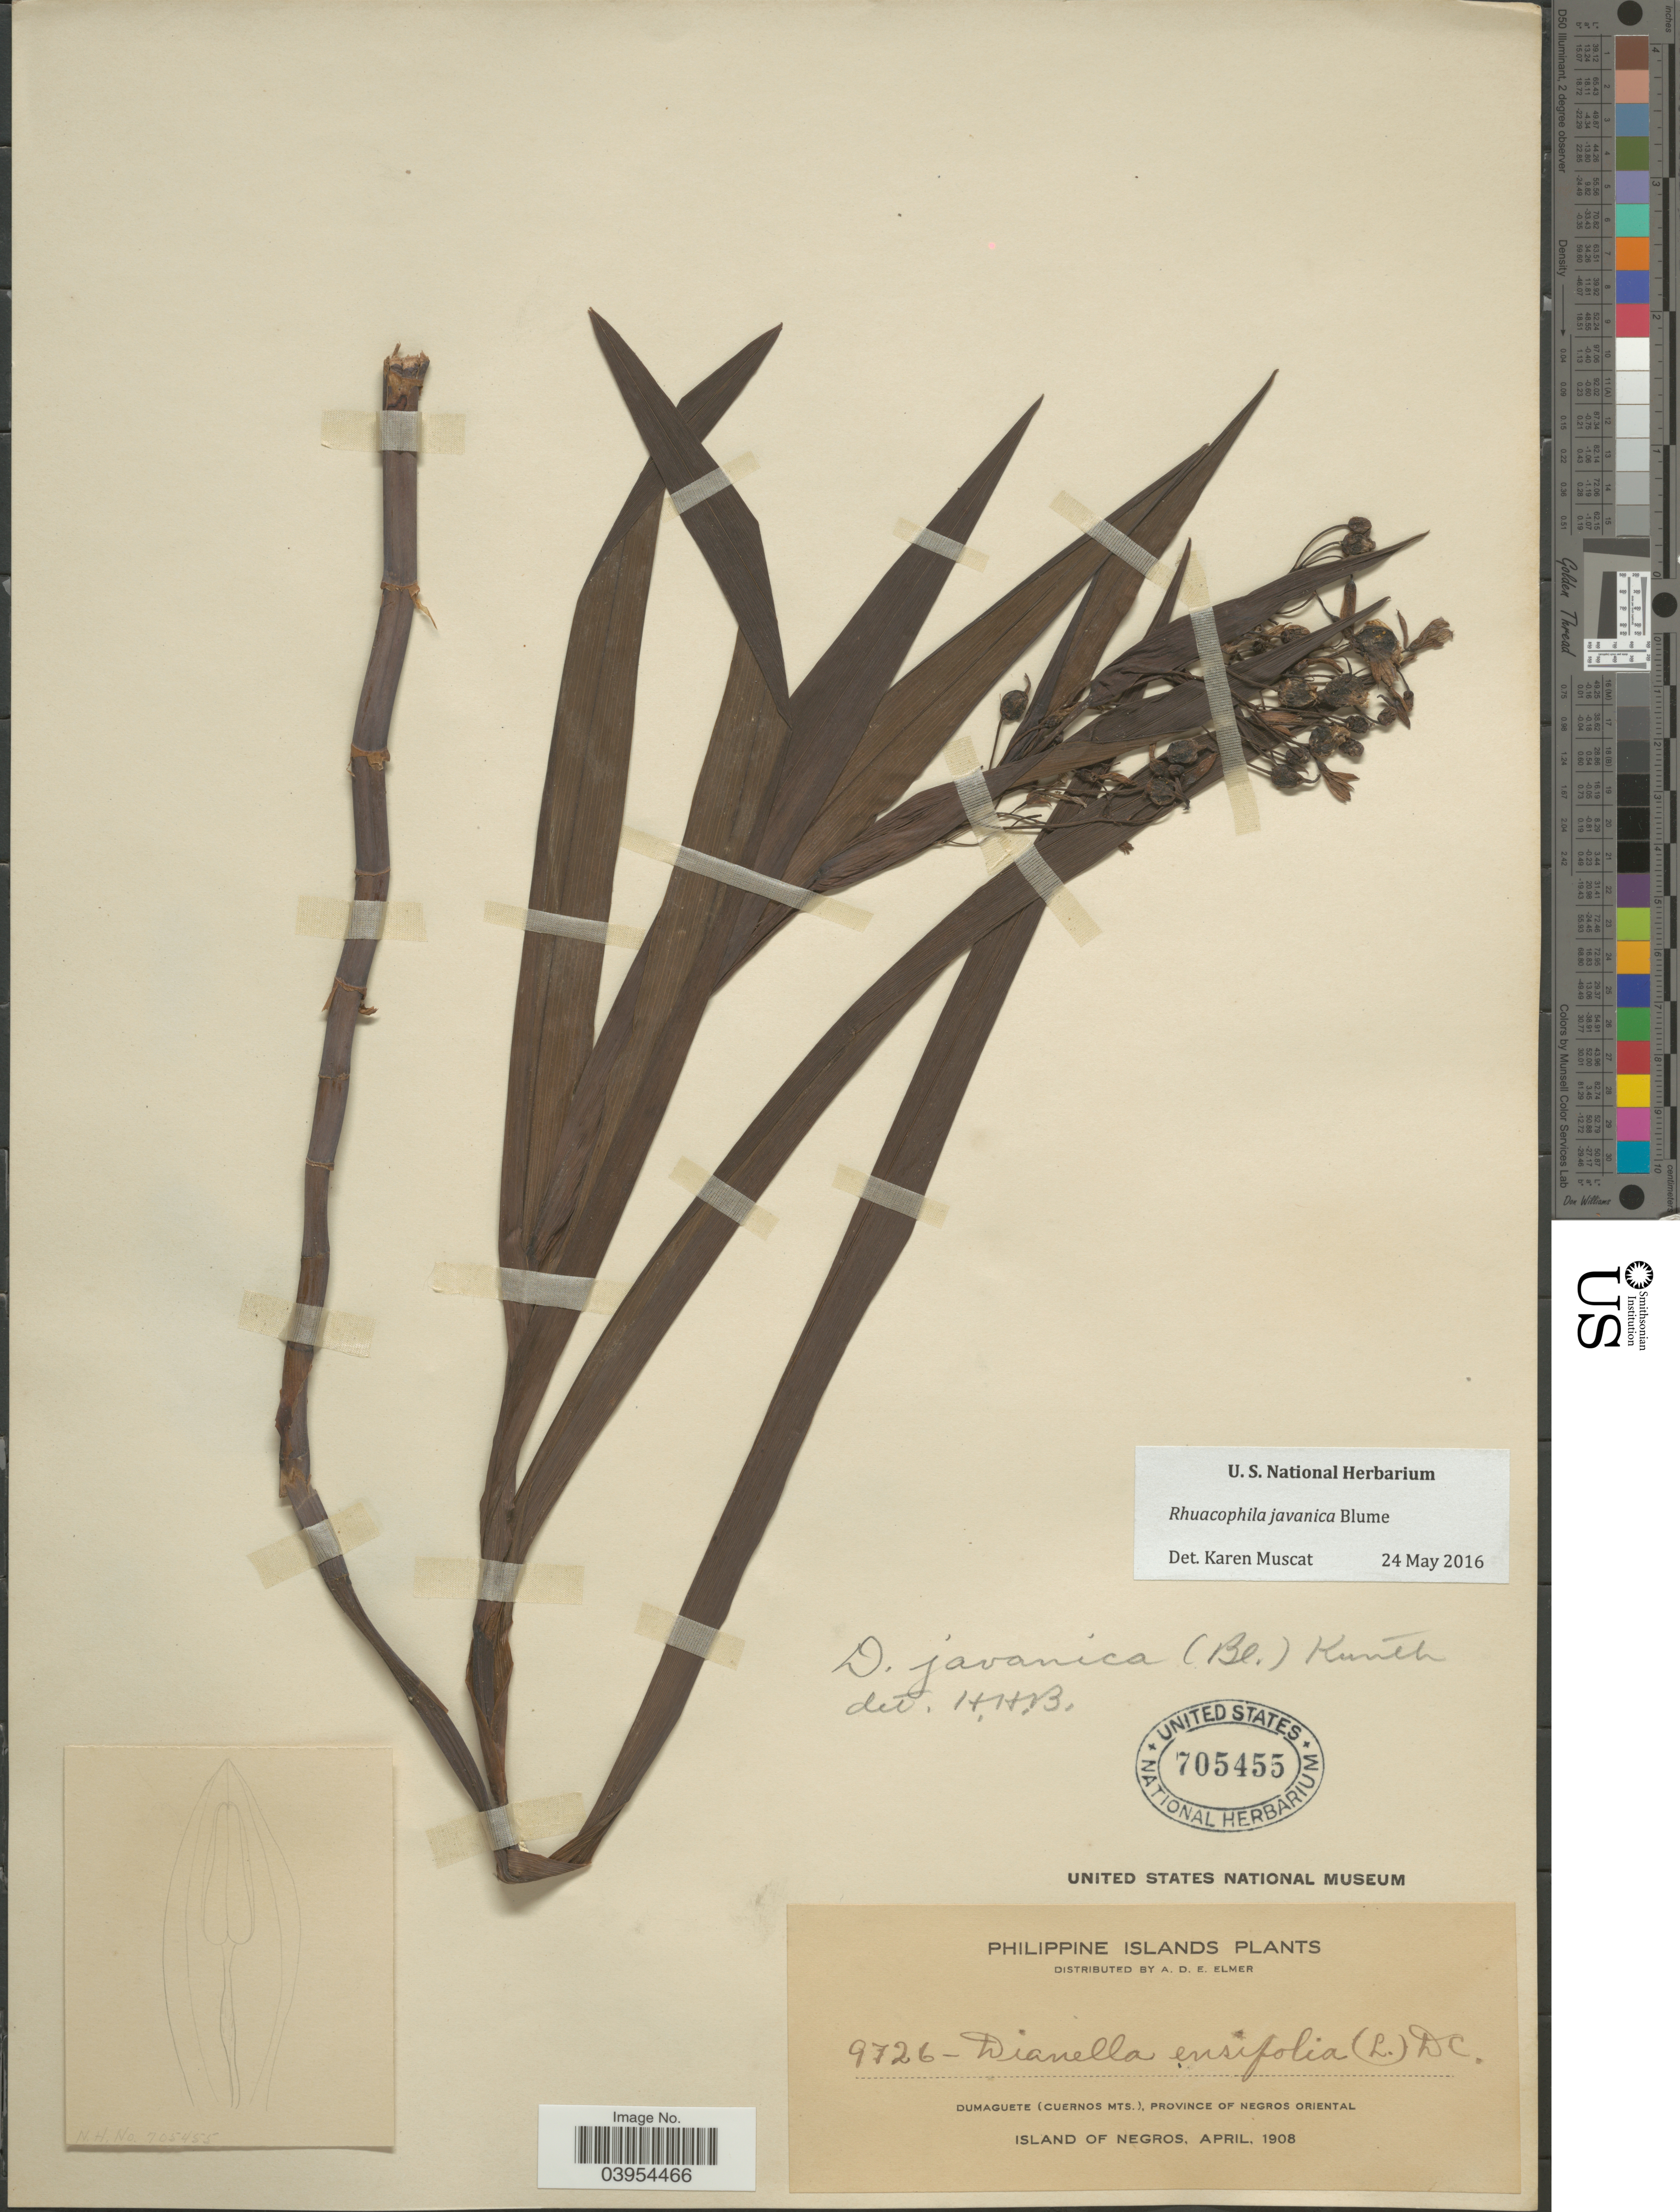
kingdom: Plantae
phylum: Tracheophyta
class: Liliopsida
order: Asparagales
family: Asphodelaceae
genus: Dianella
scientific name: Dianella javanica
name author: Blume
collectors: A. D. E. Elmer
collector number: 9726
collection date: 1908-04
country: Philippines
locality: Philippine Islands. Dumaguete (Cuernos Mts.), Province of Negros Oriental. Island of Negros.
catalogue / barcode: US 705455